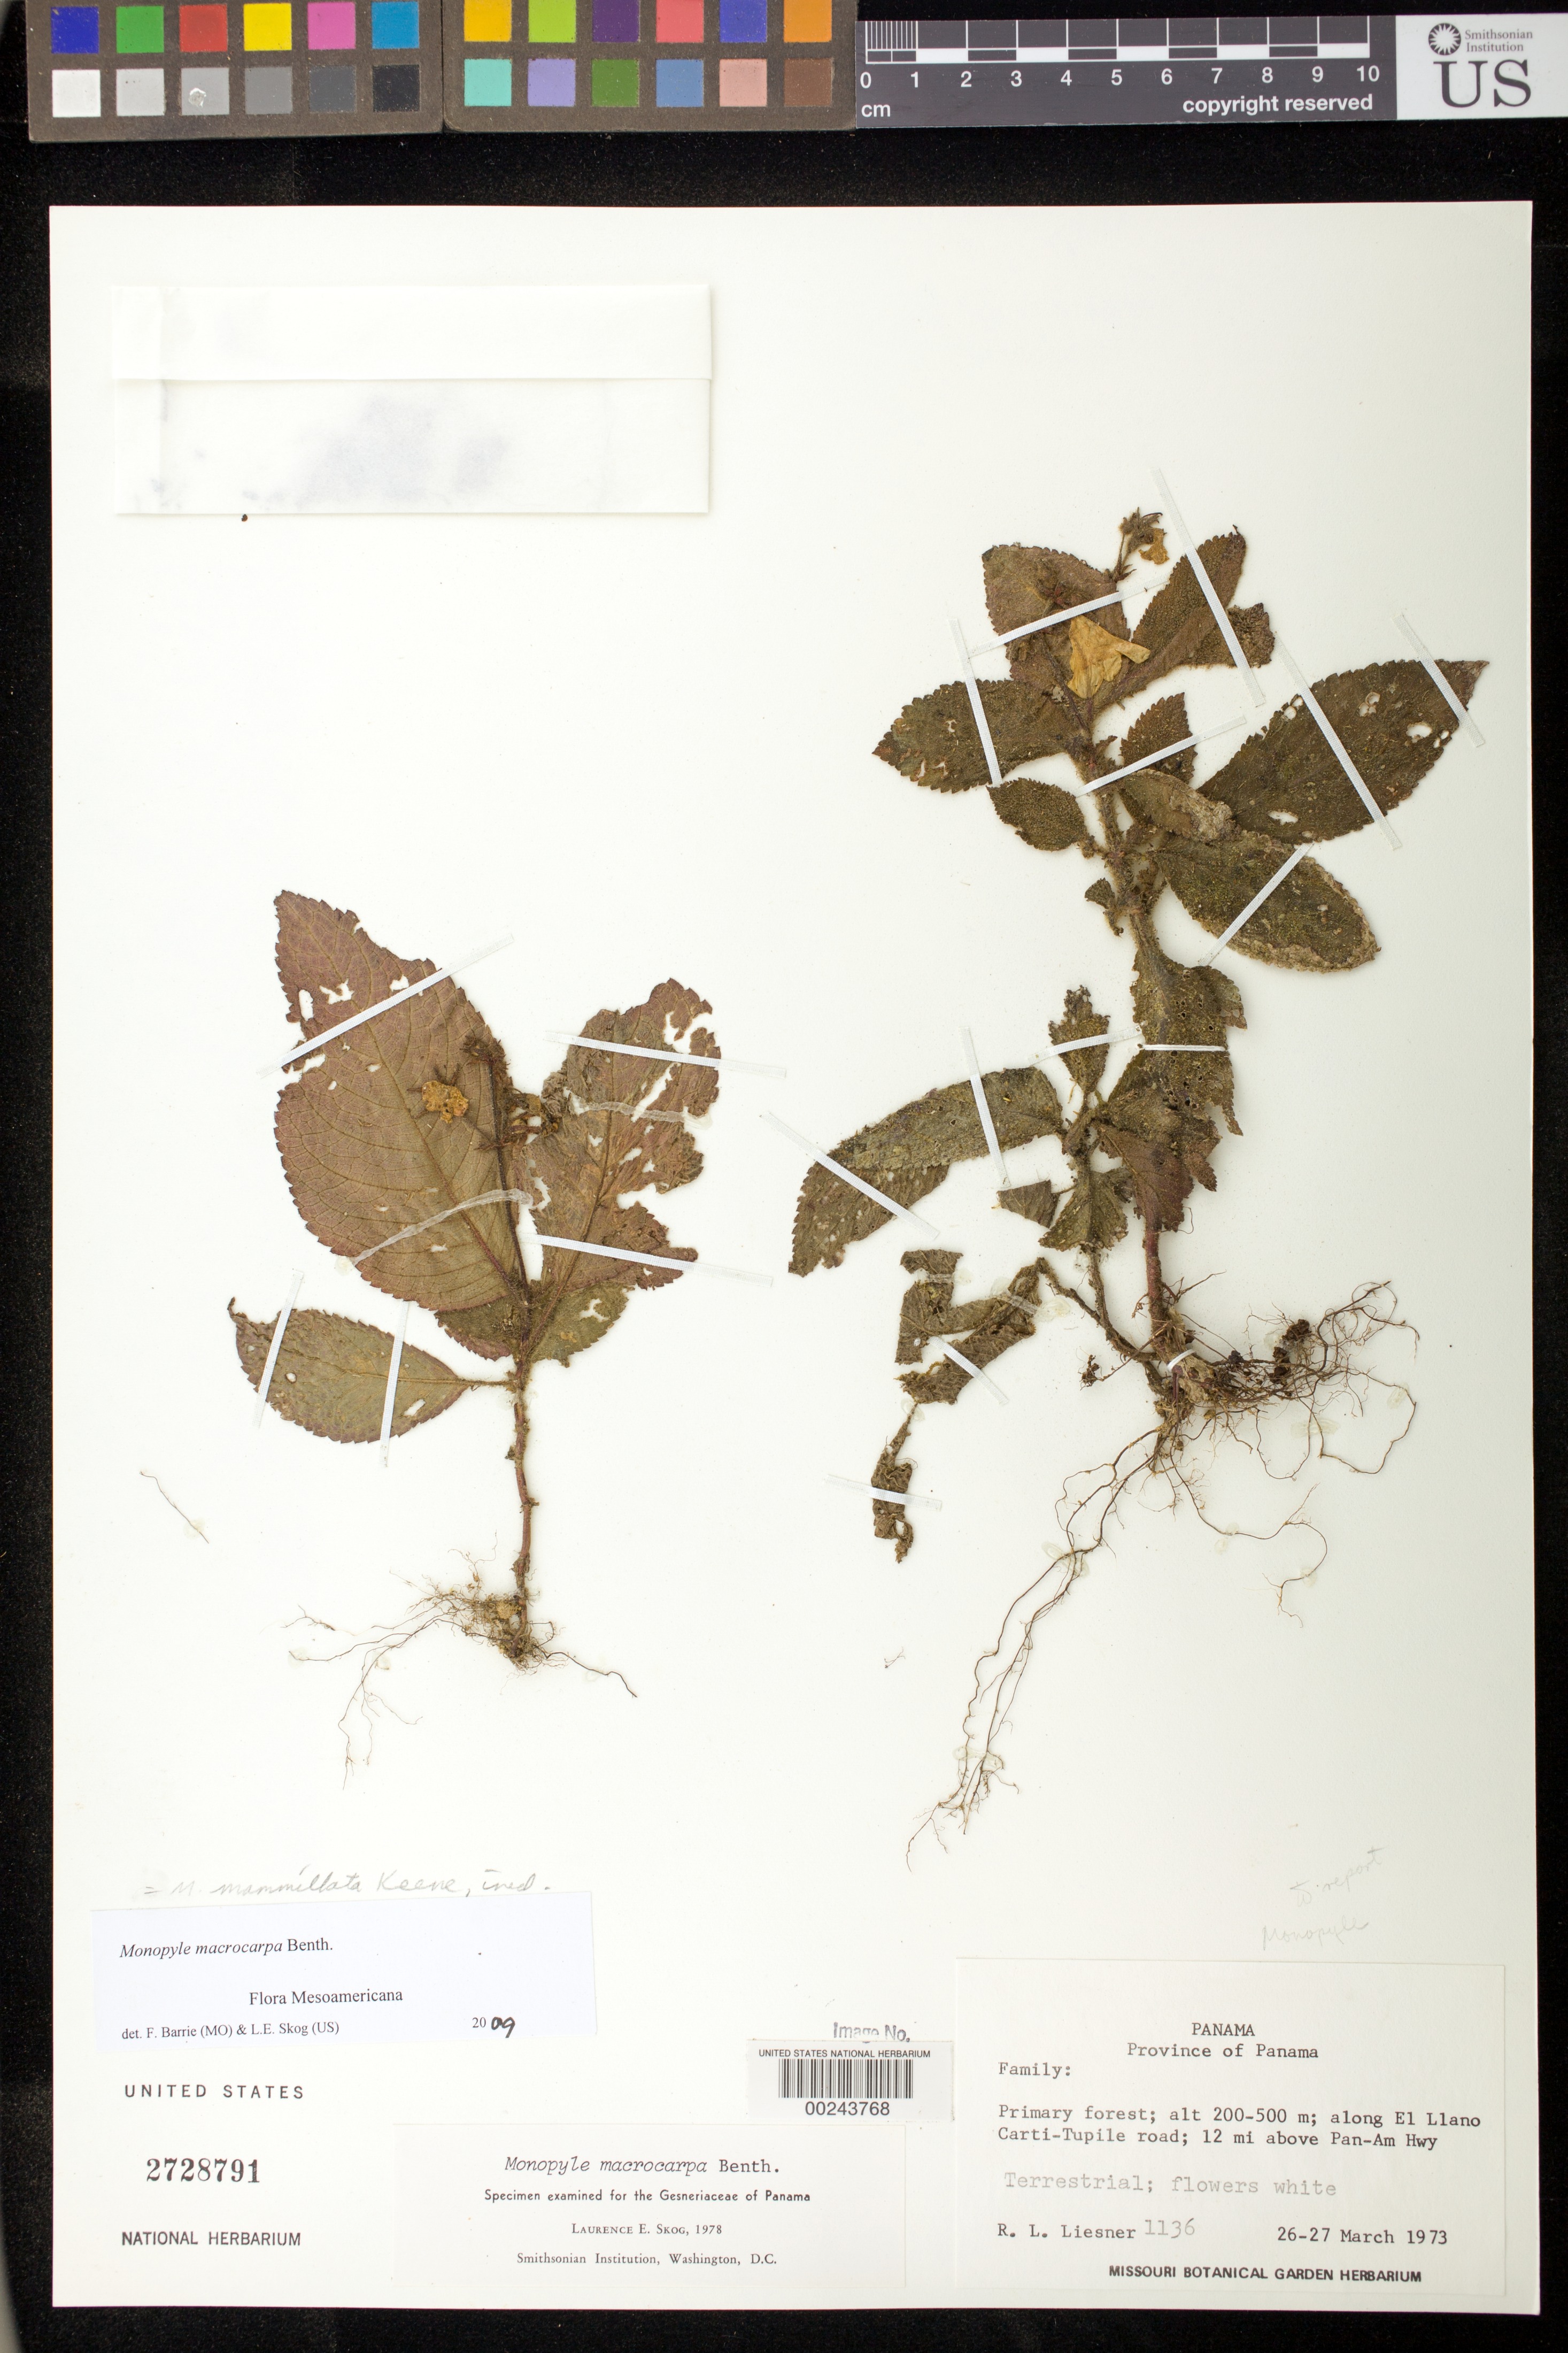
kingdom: Plantae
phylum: Tracheophyta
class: Magnoliopsida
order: Lamiales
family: Gesneriaceae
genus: Monopyle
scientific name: Monopyle macrocarpa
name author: Benth.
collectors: R. L. Liesner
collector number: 1136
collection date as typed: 26-27 Mar 1973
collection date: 1973-03-26/1973-03-27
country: Panama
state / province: Panamá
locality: Along El Llano Carti-Tupile road, 12 mi above Pan-Am hwy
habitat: Primary forest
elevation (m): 200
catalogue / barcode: US 2728791